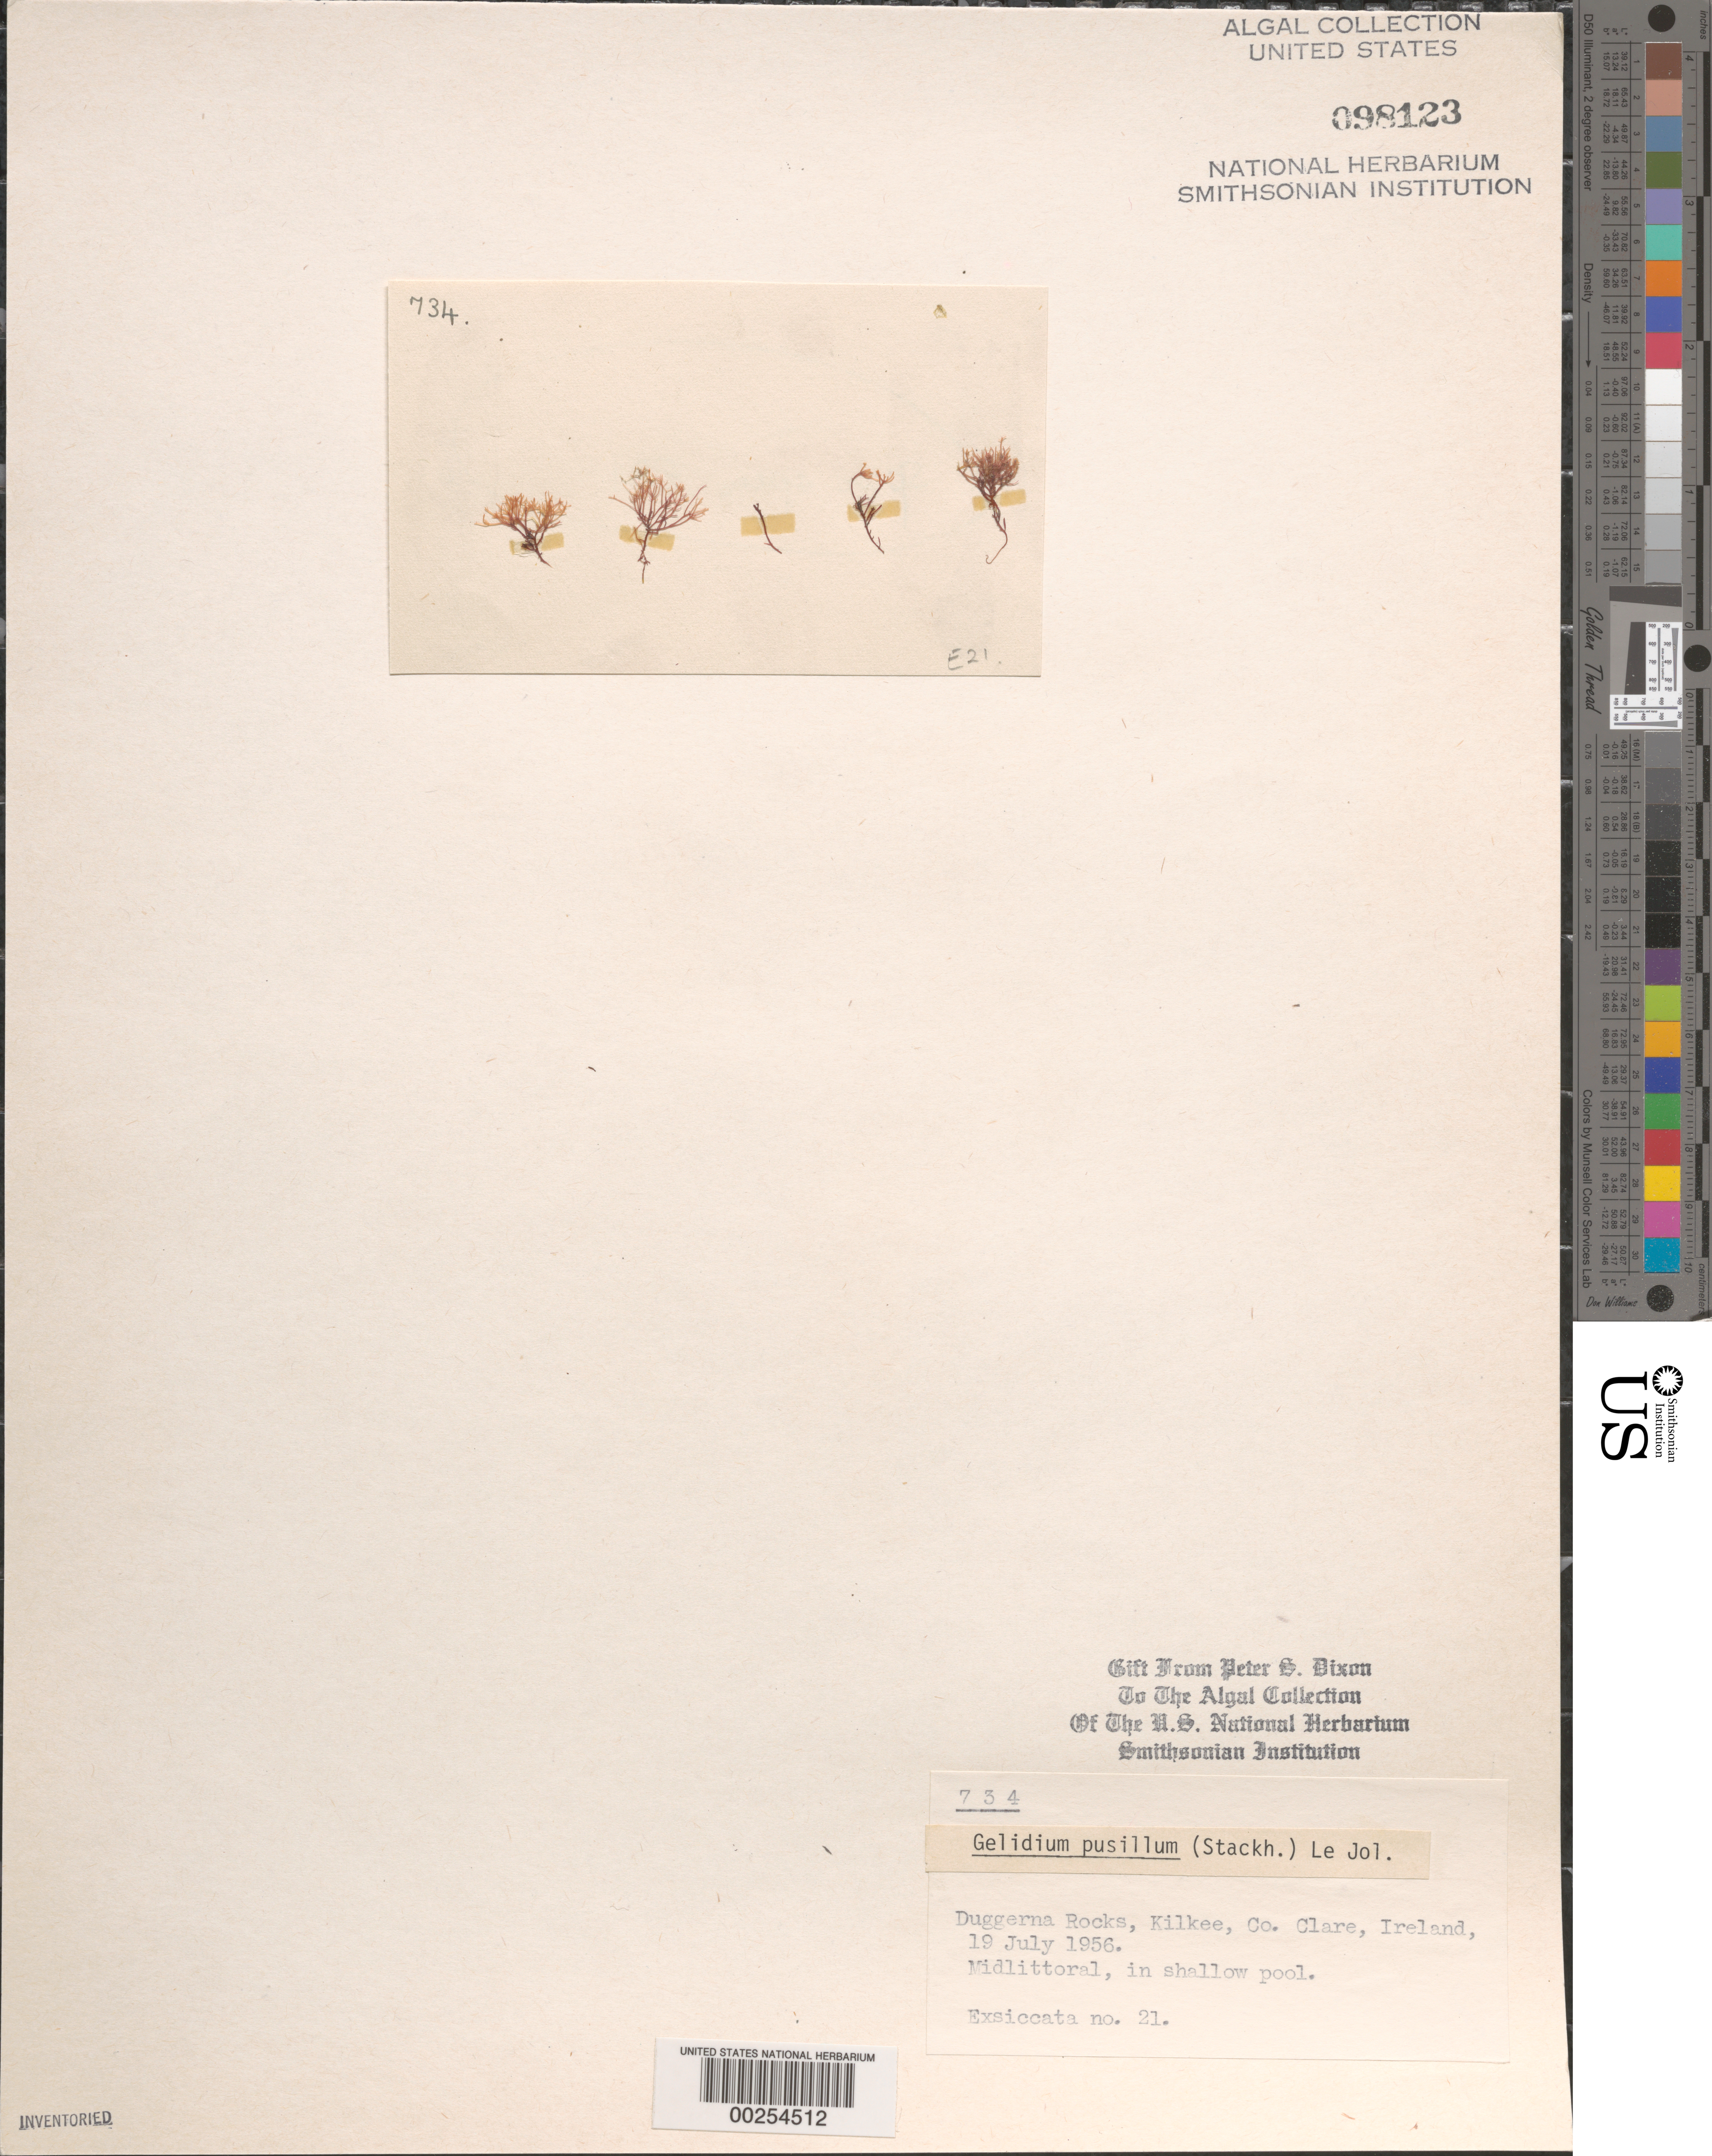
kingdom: Plantae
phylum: Rhodophyta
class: Florideophyceae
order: Gelidiales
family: Gelidiaceae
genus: Gelidium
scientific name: Gelidium pusillum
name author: (Stackh.) Le Jol.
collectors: P. S. Dixon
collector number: PSD 734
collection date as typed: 19 Jul 1956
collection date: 1956-07-19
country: Ireland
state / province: Munster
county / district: Clare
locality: Duggerna Rocks, Kilkee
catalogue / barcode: US 98123